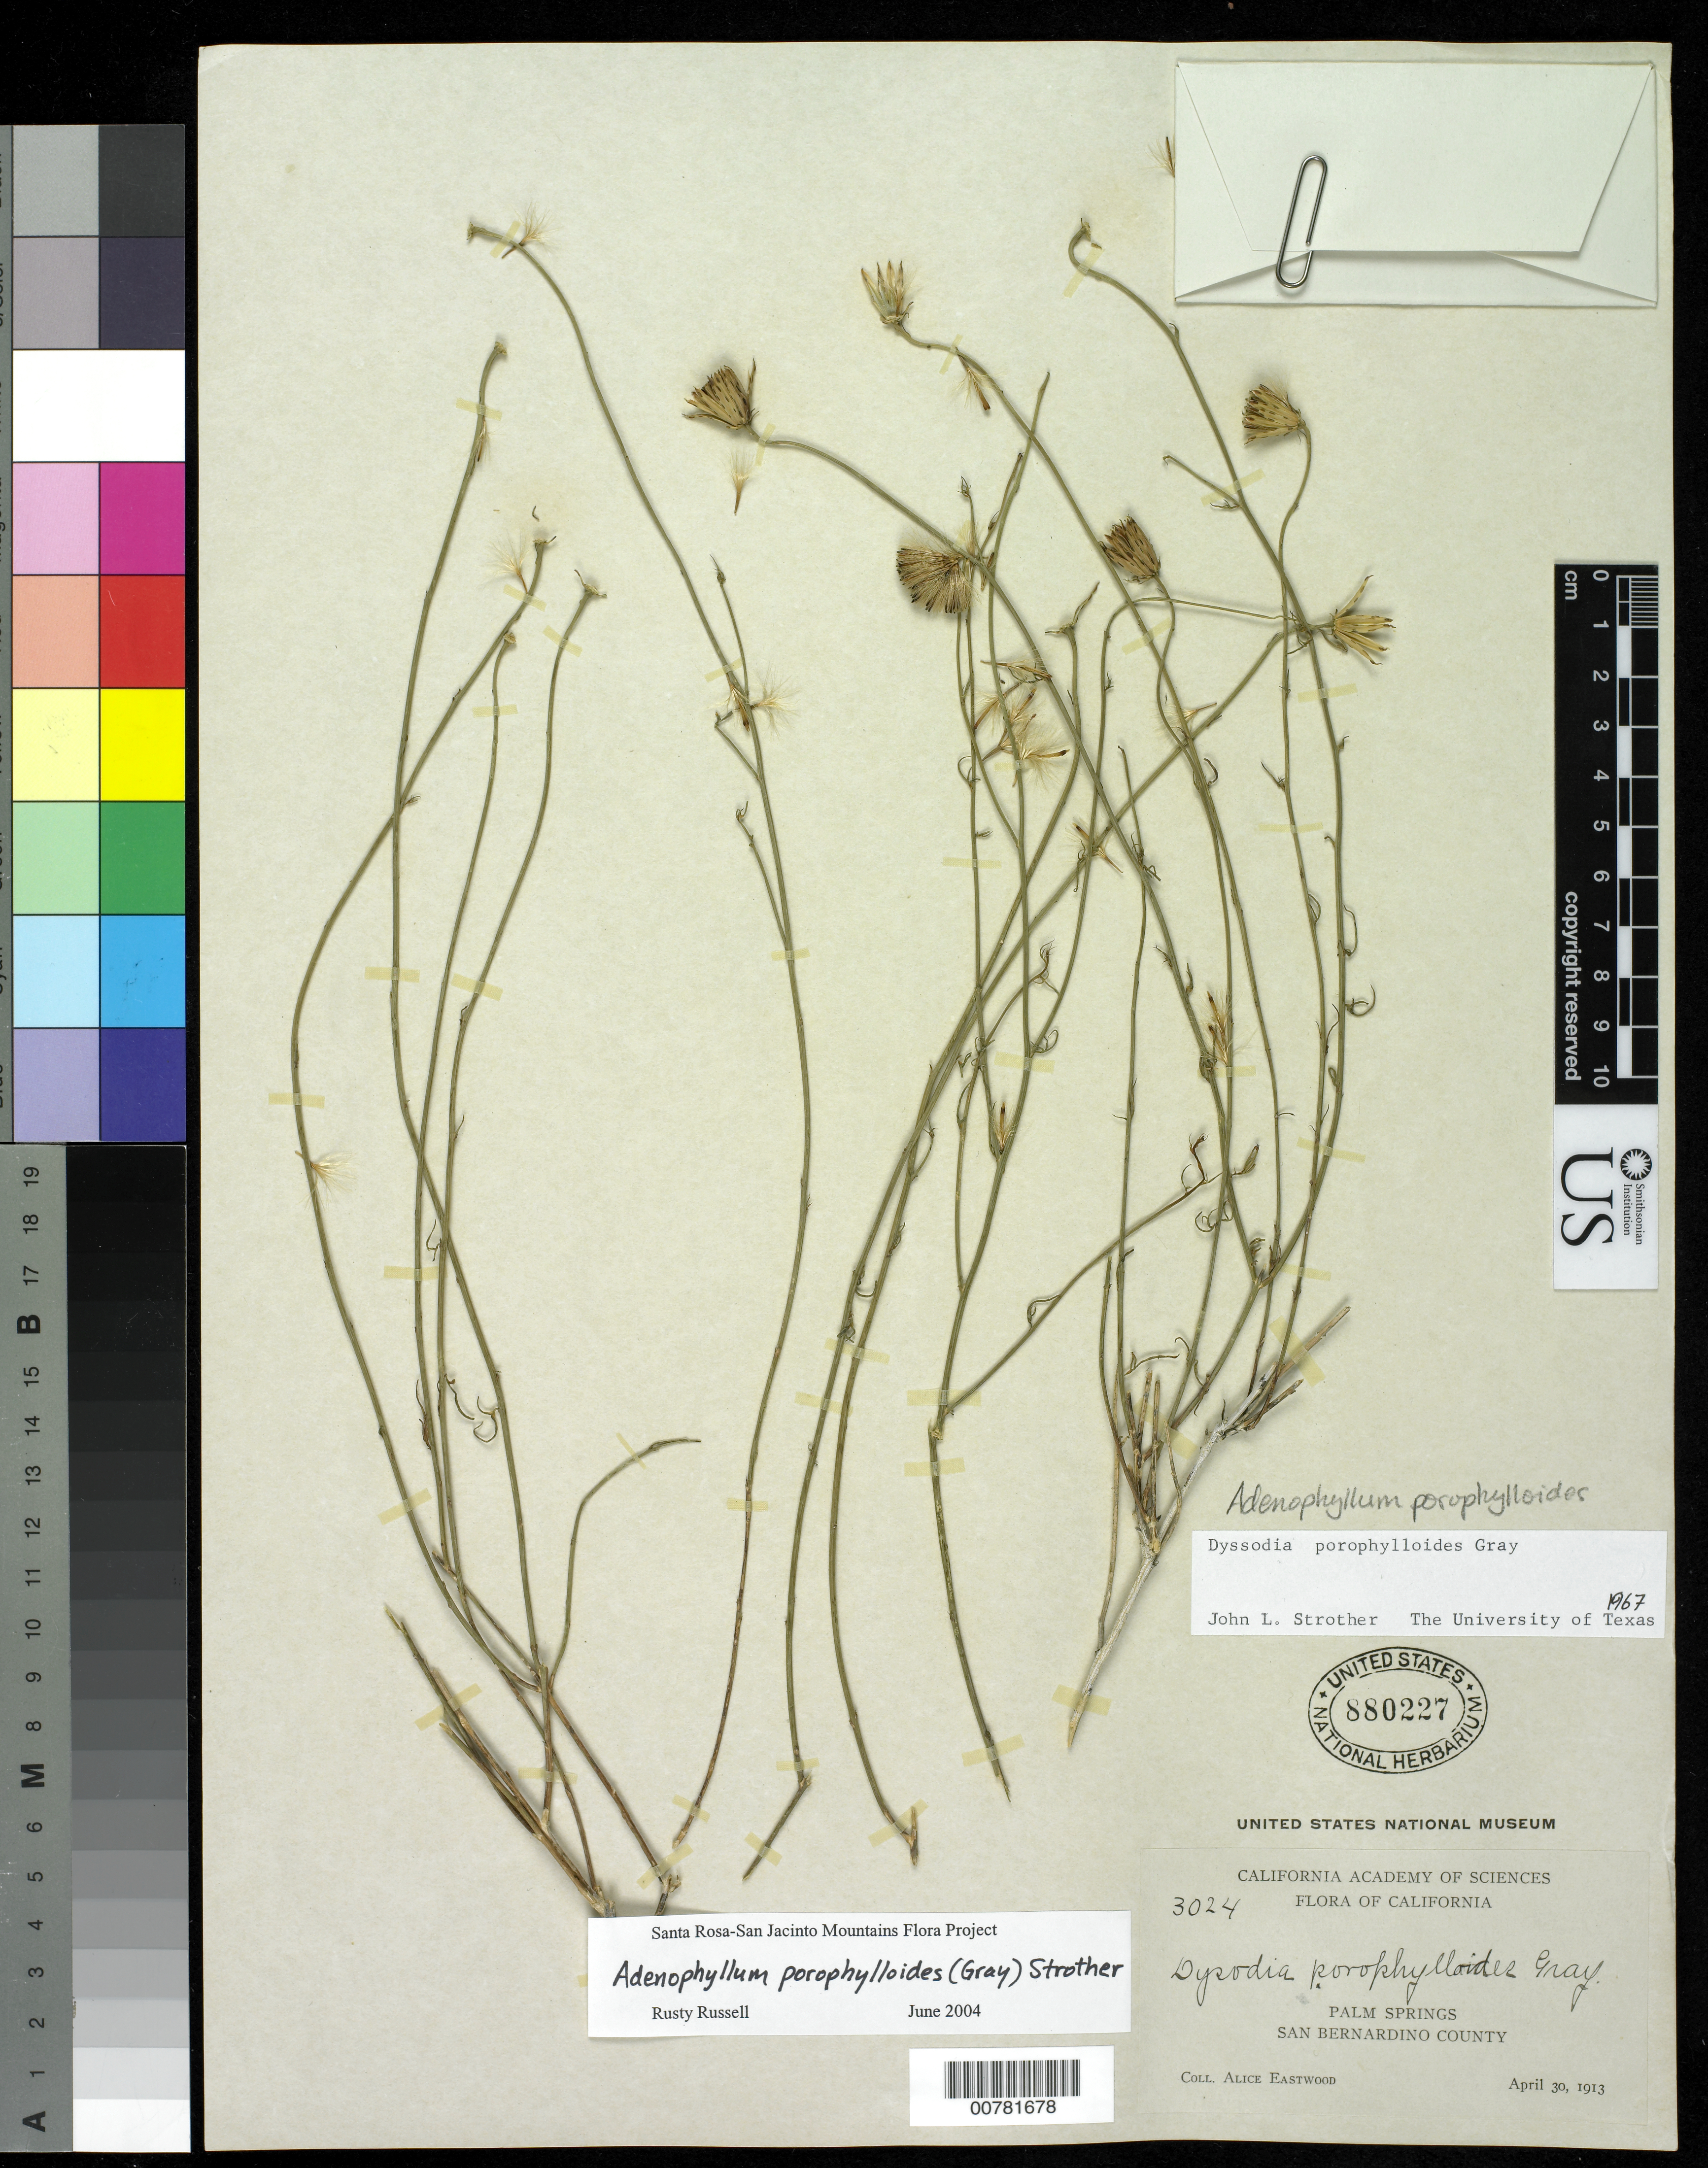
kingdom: Plantae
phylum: Tracheophyta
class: Magnoliopsida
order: Asterales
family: Asteraceae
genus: Adenophyllum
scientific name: Adenophyllum porophylloides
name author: (A. Gray) Strother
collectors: A. Eastwood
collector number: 3024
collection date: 1913-04-30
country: United States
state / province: California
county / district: San Bernardino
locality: Palm Springs. San Bernardino County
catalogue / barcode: US 880227